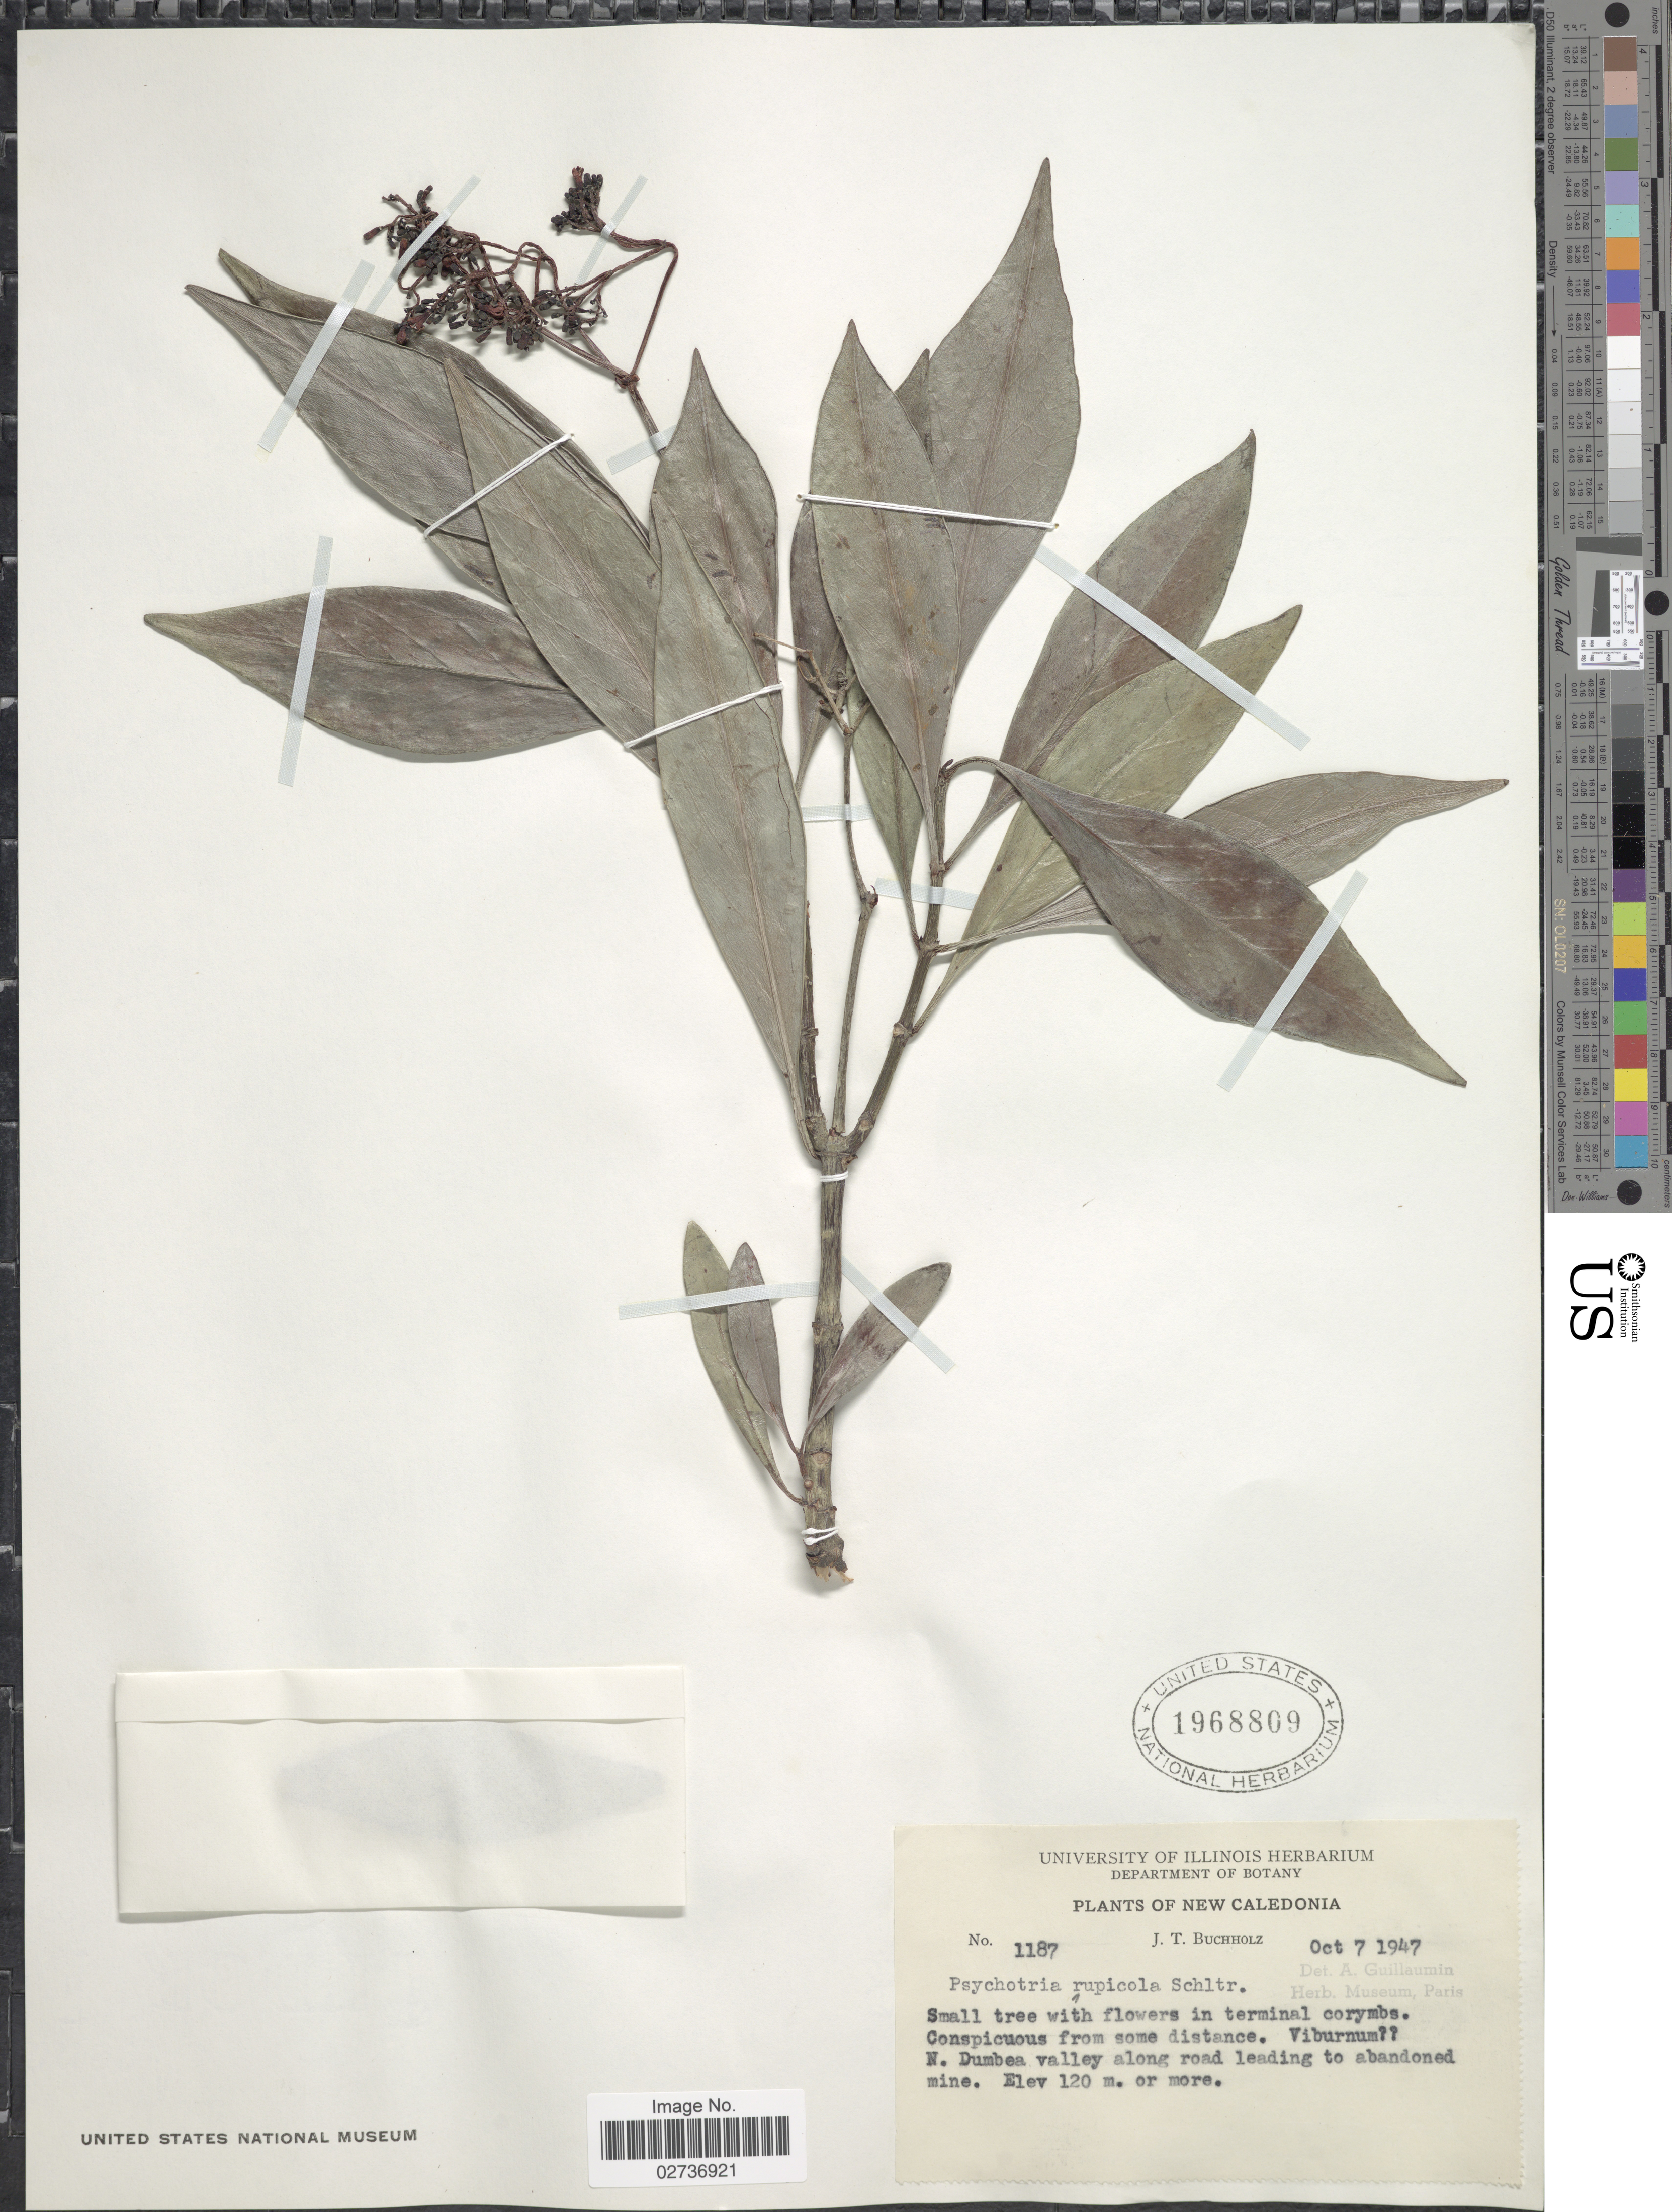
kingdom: Plantae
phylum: Tracheophyta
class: Magnoliopsida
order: Gentianales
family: Rubiaceae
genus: Psychotria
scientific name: Psychotria rupicola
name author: (Baill.) Schltr.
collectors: J. T. Buchholz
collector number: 1187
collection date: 1947-10-07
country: New Caledonia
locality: N. Dumbea valley along road leading to abandoned mine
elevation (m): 120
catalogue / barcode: US 1968809